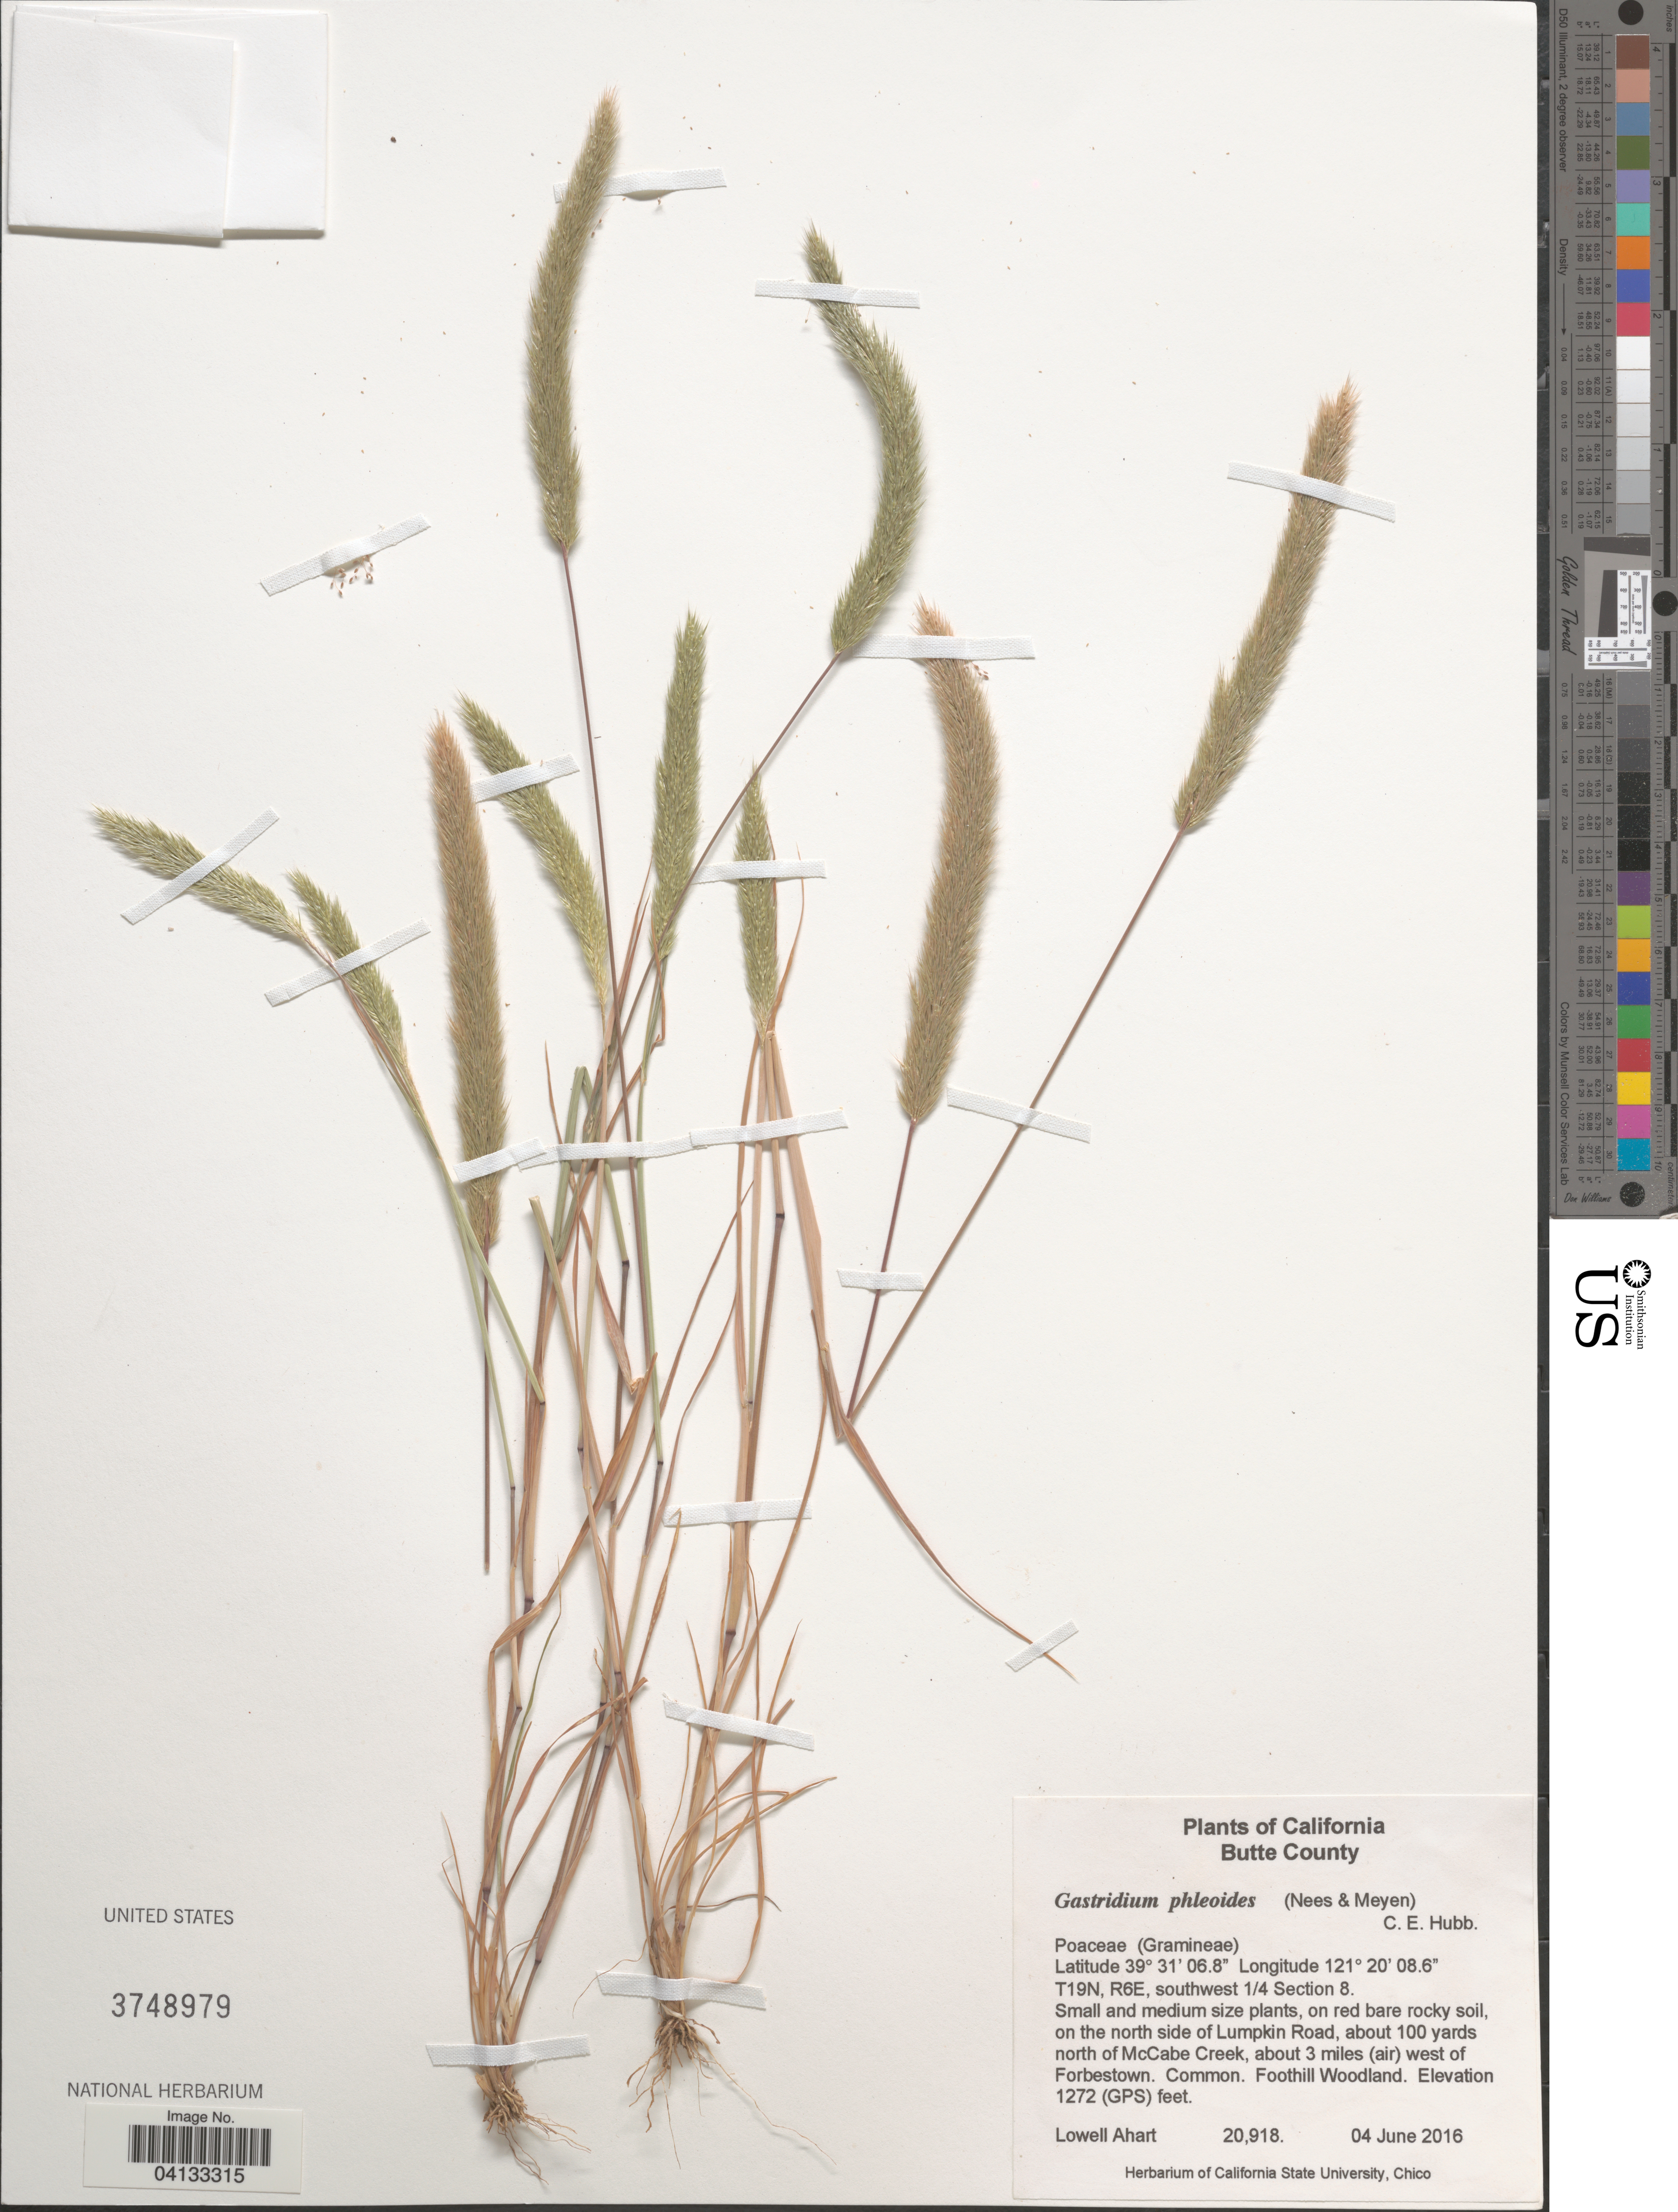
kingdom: Plantae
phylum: Tracheophyta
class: Liliopsida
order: Poales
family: Poaceae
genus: Gastridium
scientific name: Gastridium phleoides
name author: (Nees) C.E. Hubb.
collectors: L. Ahart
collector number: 20918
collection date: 2016-06-04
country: United States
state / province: California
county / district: Butte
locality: Butte County. T19N, R6E, southwest 1/4 Section 8. On the north side of Lumpkin Road, about 100 yards north of McCabe Creek, about 3 miles (air) west of Forbestown. Foothill Woodland.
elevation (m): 388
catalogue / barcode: US 3748979